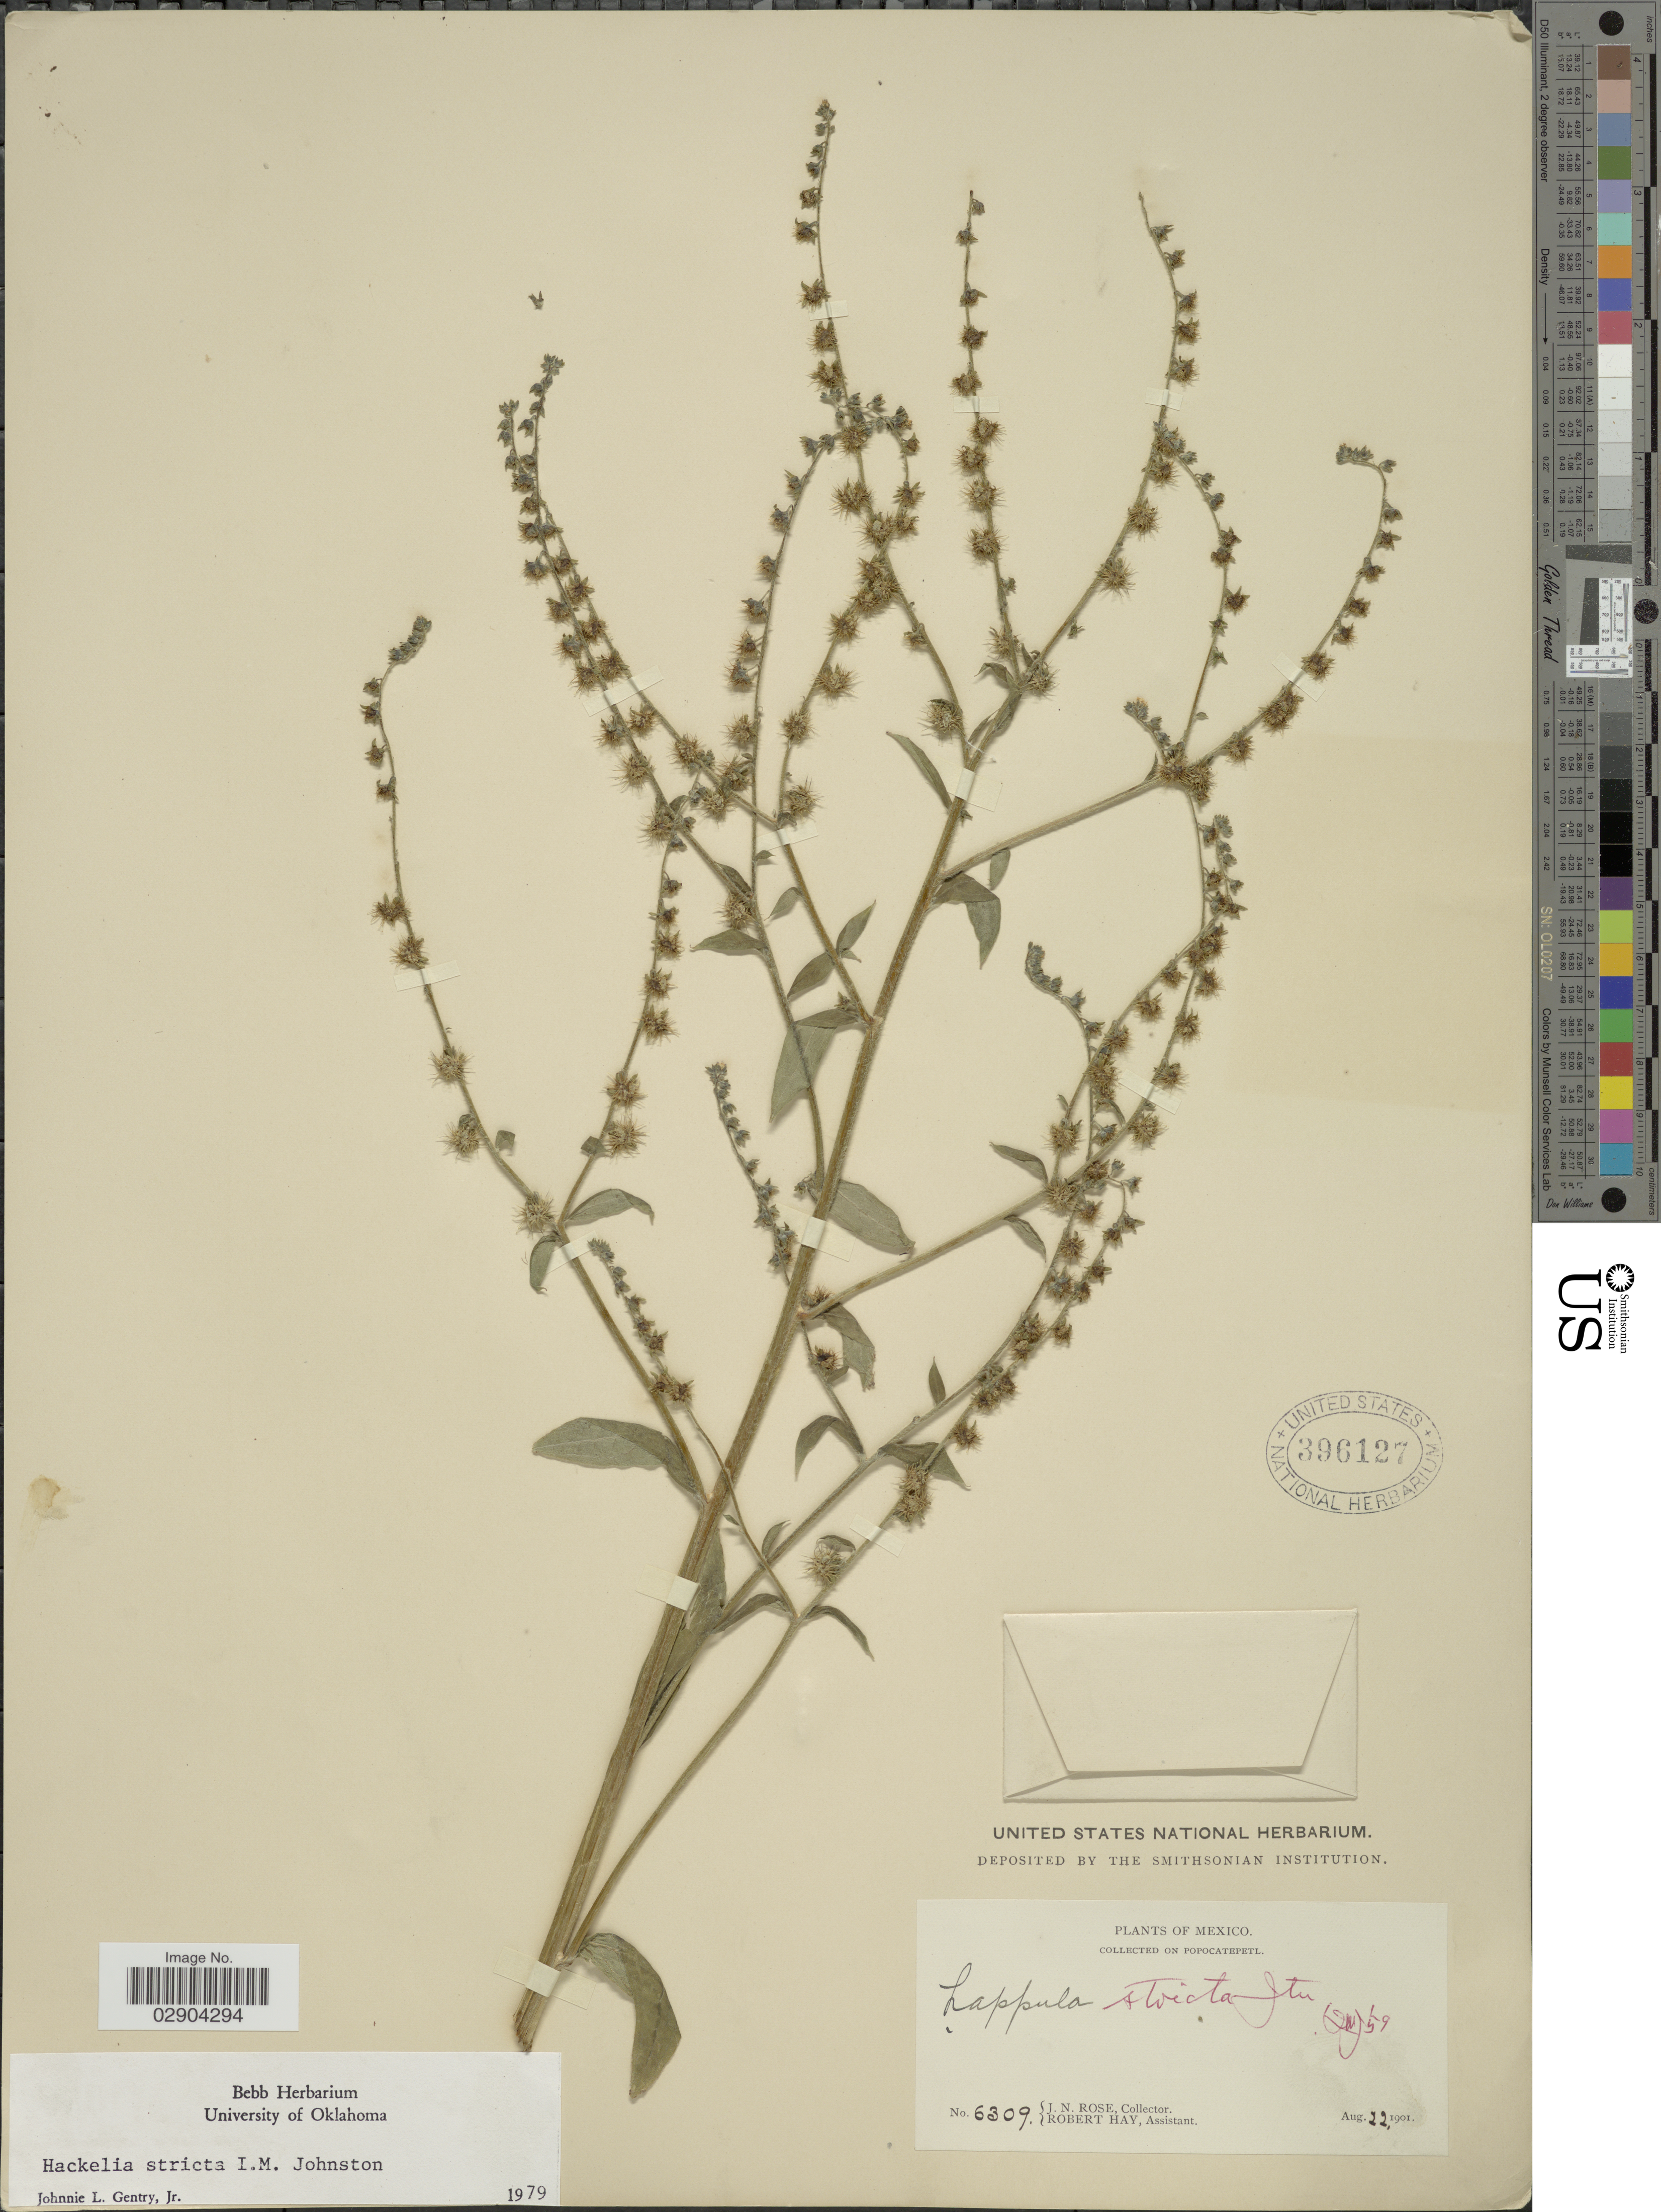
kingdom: Plantae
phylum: Tracheophyta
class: Magnoliopsida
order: Boraginales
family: Boraginaceae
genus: Hackelia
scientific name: Hackelia mexicana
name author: (Schltdl. & Cham.) I.M. Johnst.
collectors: J. N. Rose & R. Hay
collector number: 6309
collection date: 1901-08-22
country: Mexico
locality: Popocatepetl.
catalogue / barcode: US 396127